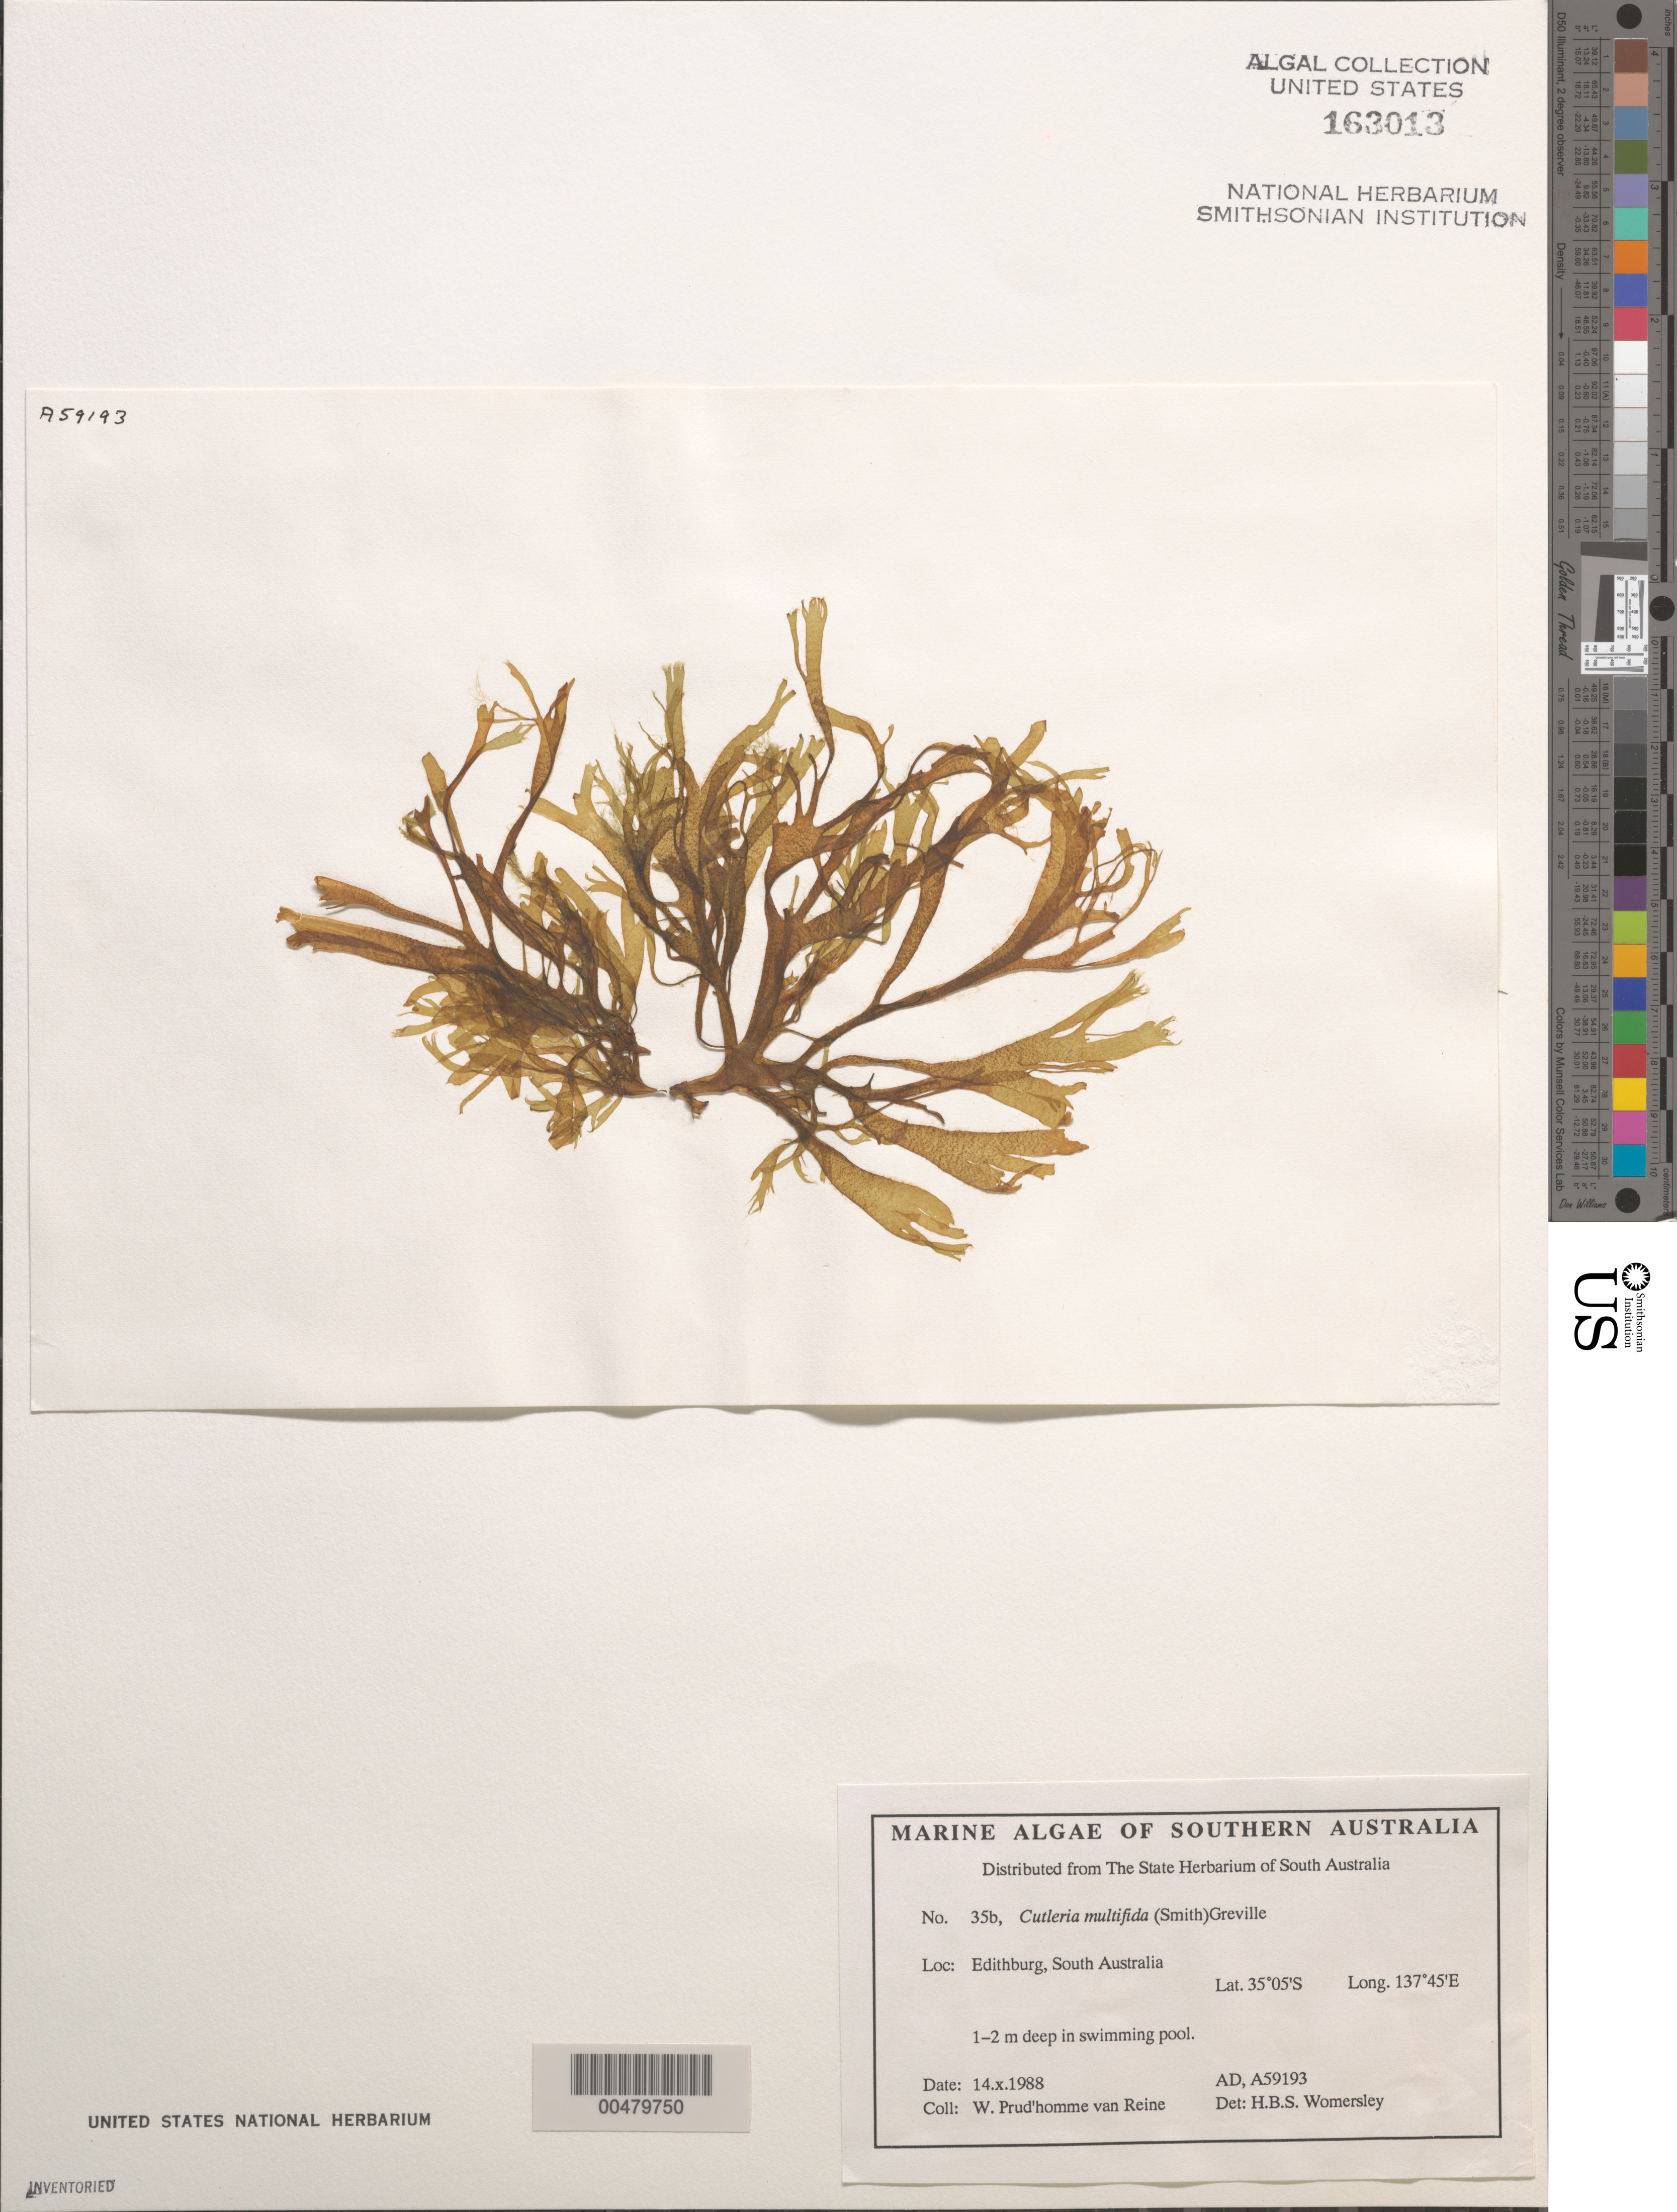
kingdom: Chromista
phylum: Ochrophyta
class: Phaeophyceae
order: Cutleriales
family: Cutleriaceae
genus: Cutleria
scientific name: Cutleria multifida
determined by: Womersley, H. B. S.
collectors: W. Prud'homme van Reine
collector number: Ad A59193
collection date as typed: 14 Oct 1988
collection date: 1988-10-14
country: Australia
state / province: South Australia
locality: Edithburg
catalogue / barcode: US 163013